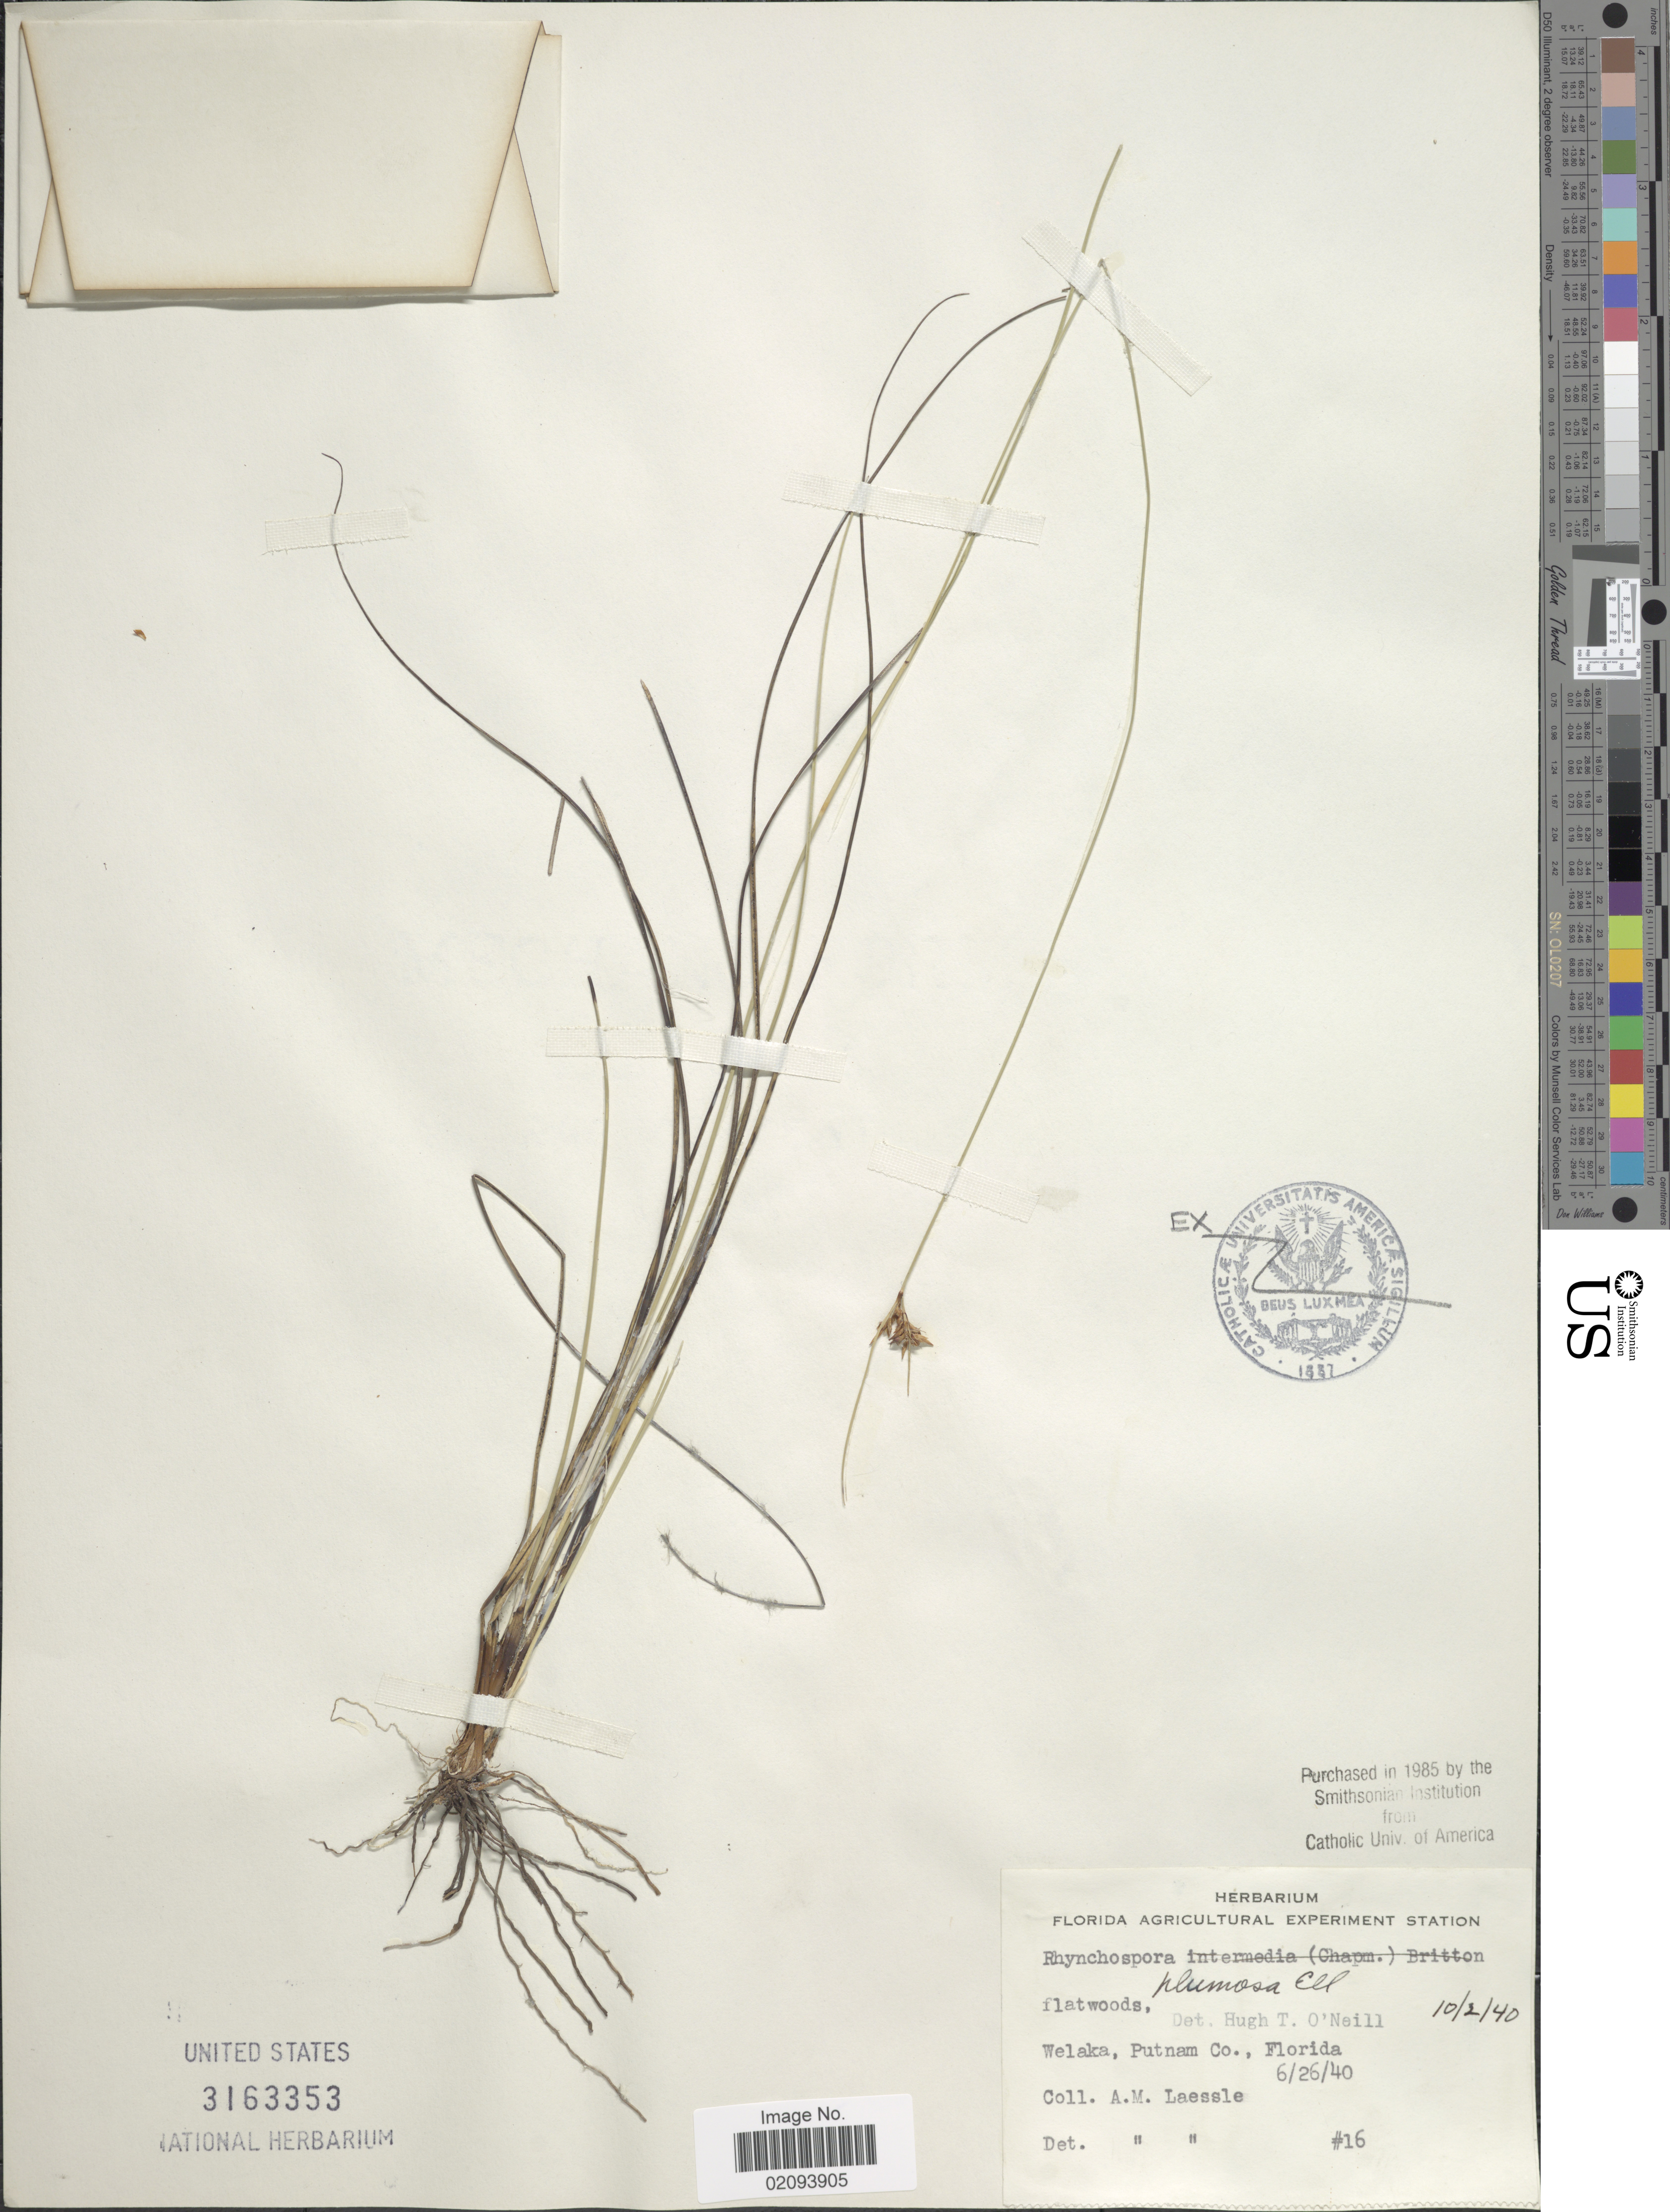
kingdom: Plantae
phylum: Tracheophyta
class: Liliopsida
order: Poales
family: Cyperaceae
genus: Rhynchospora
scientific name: Rhynchospora intermedia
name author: (Chapm.) Britton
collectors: A. Laessle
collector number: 16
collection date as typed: Transcribed d/m/y: 26/6/40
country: United States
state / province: Florida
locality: Welaka, Putnam Co.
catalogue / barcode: US 3163353